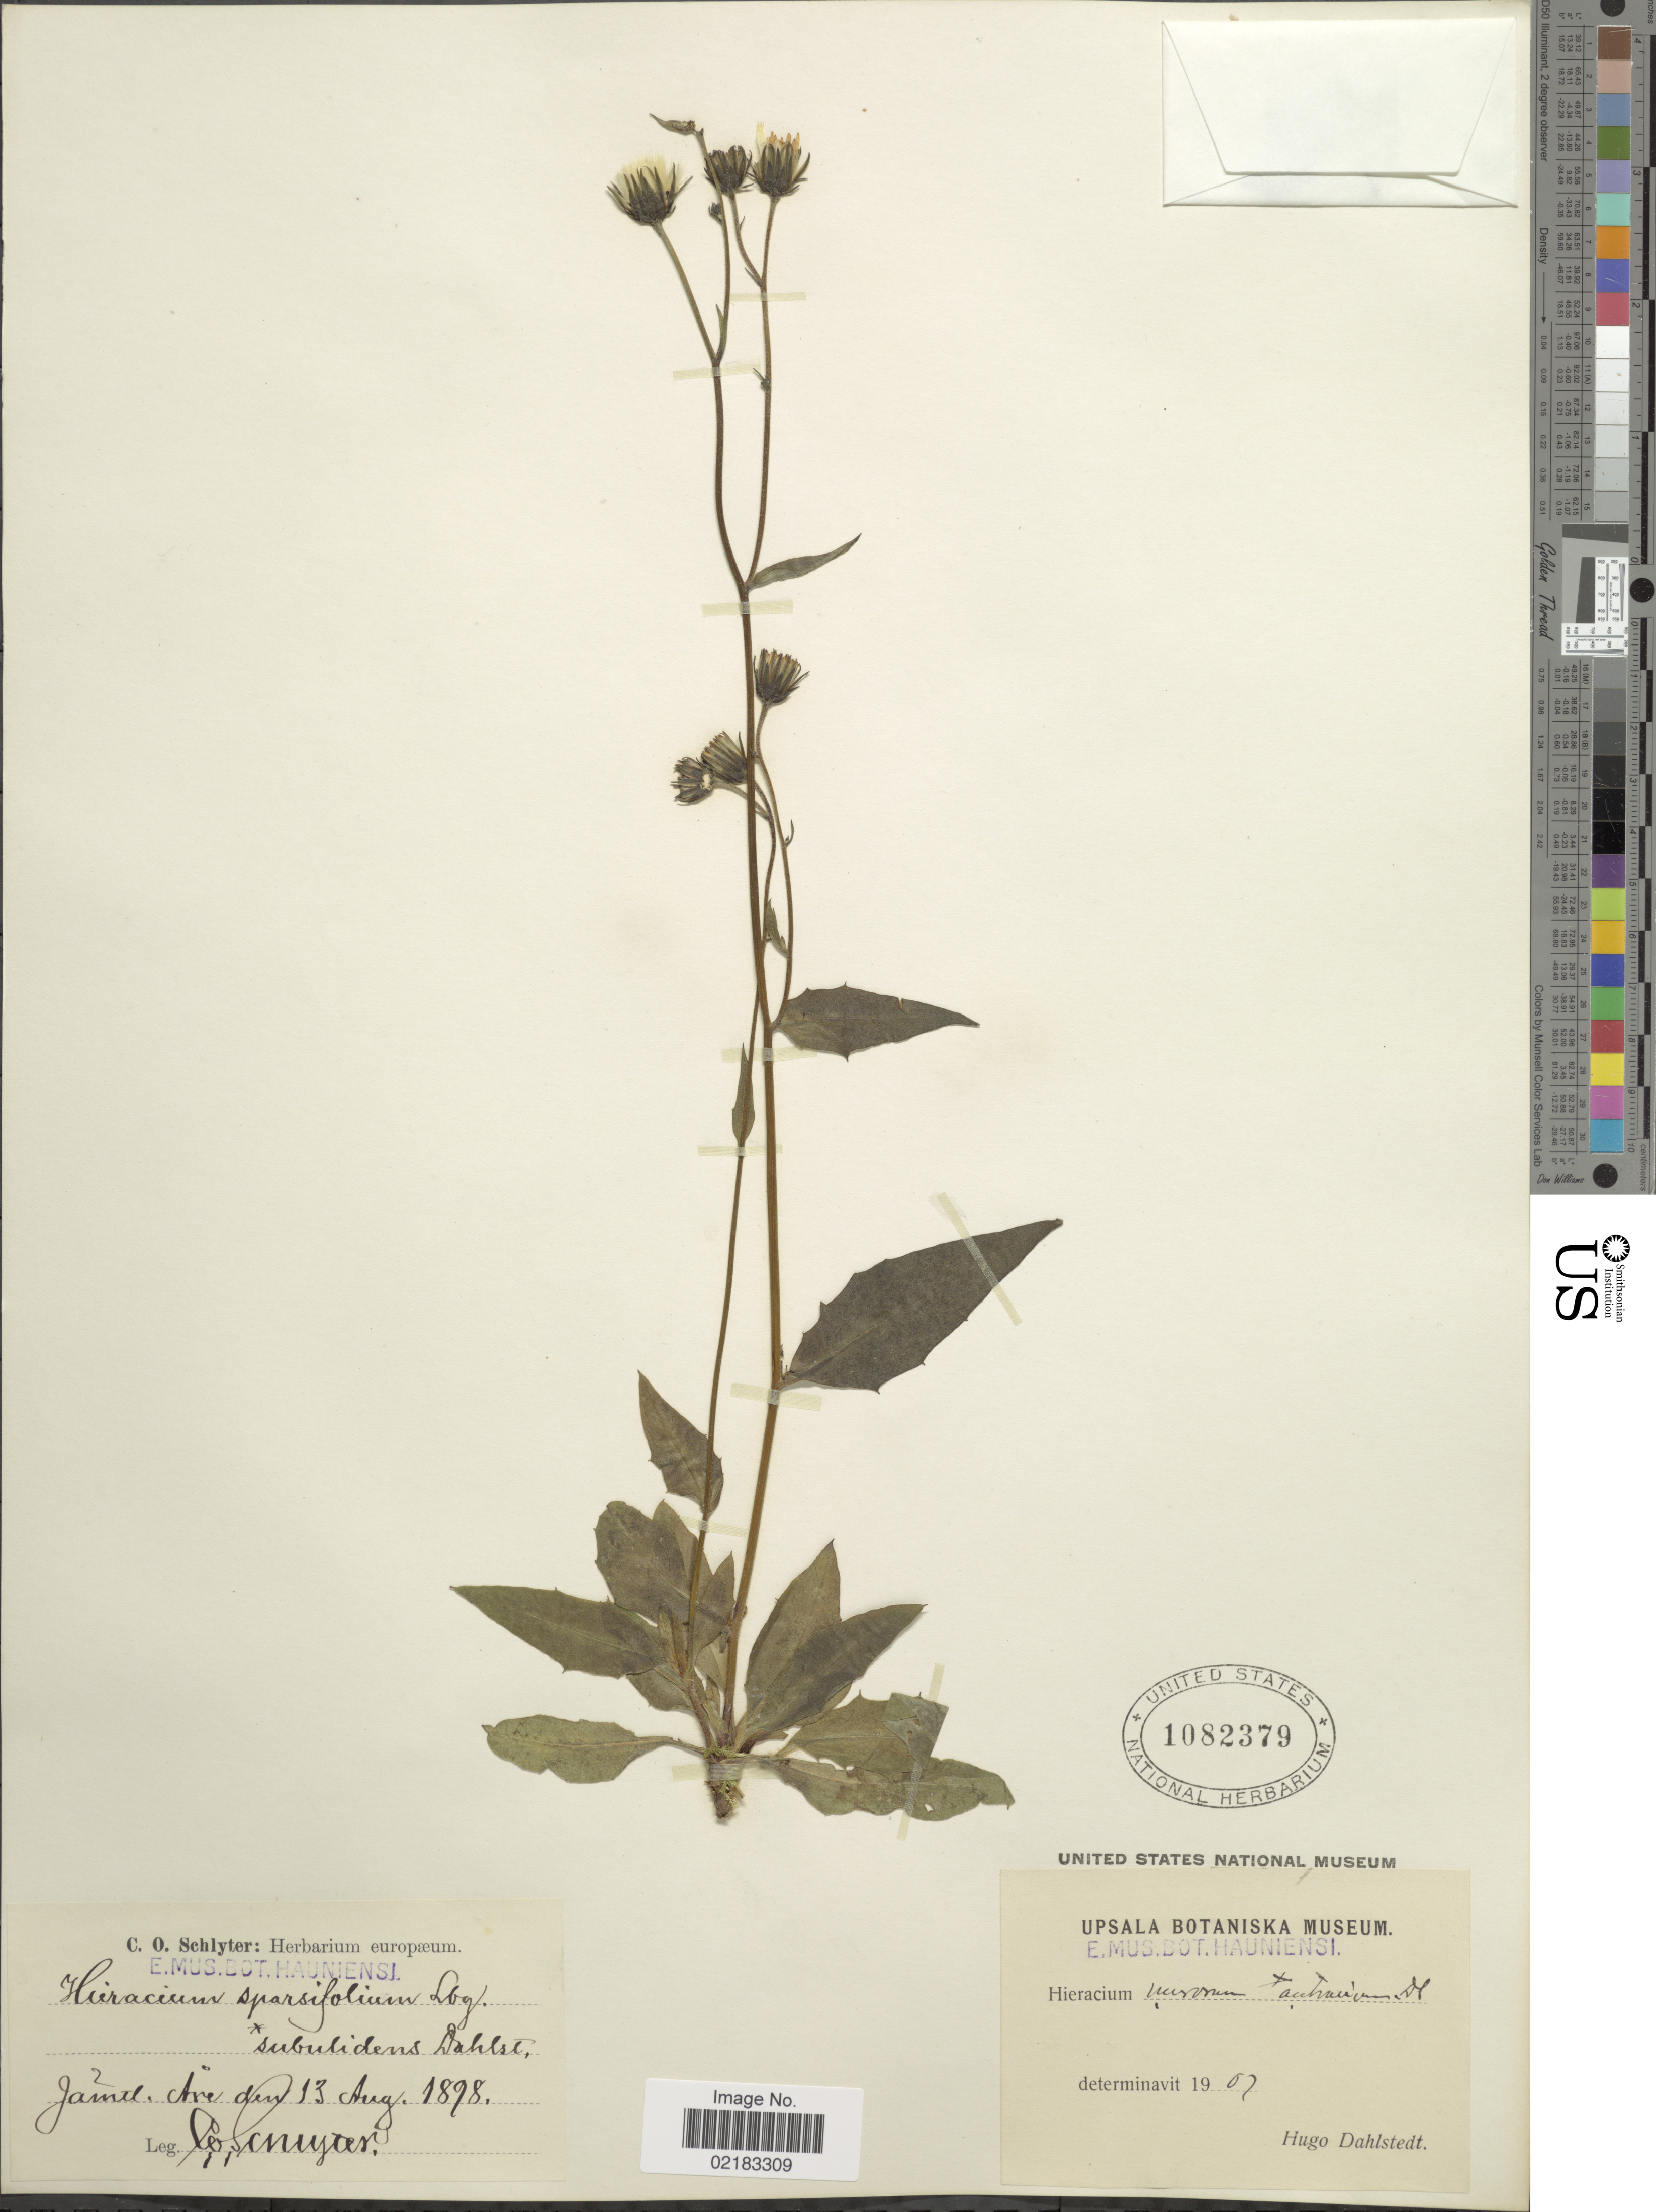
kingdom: Plantae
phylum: Tracheophyta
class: Magnoliopsida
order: Asterales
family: Asteraceae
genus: Hieracium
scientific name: Hieracium murorum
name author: L.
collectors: C. Schlyter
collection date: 1898-08-13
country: Sweden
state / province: Jämtland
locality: Jamtl.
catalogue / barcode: US 1082379